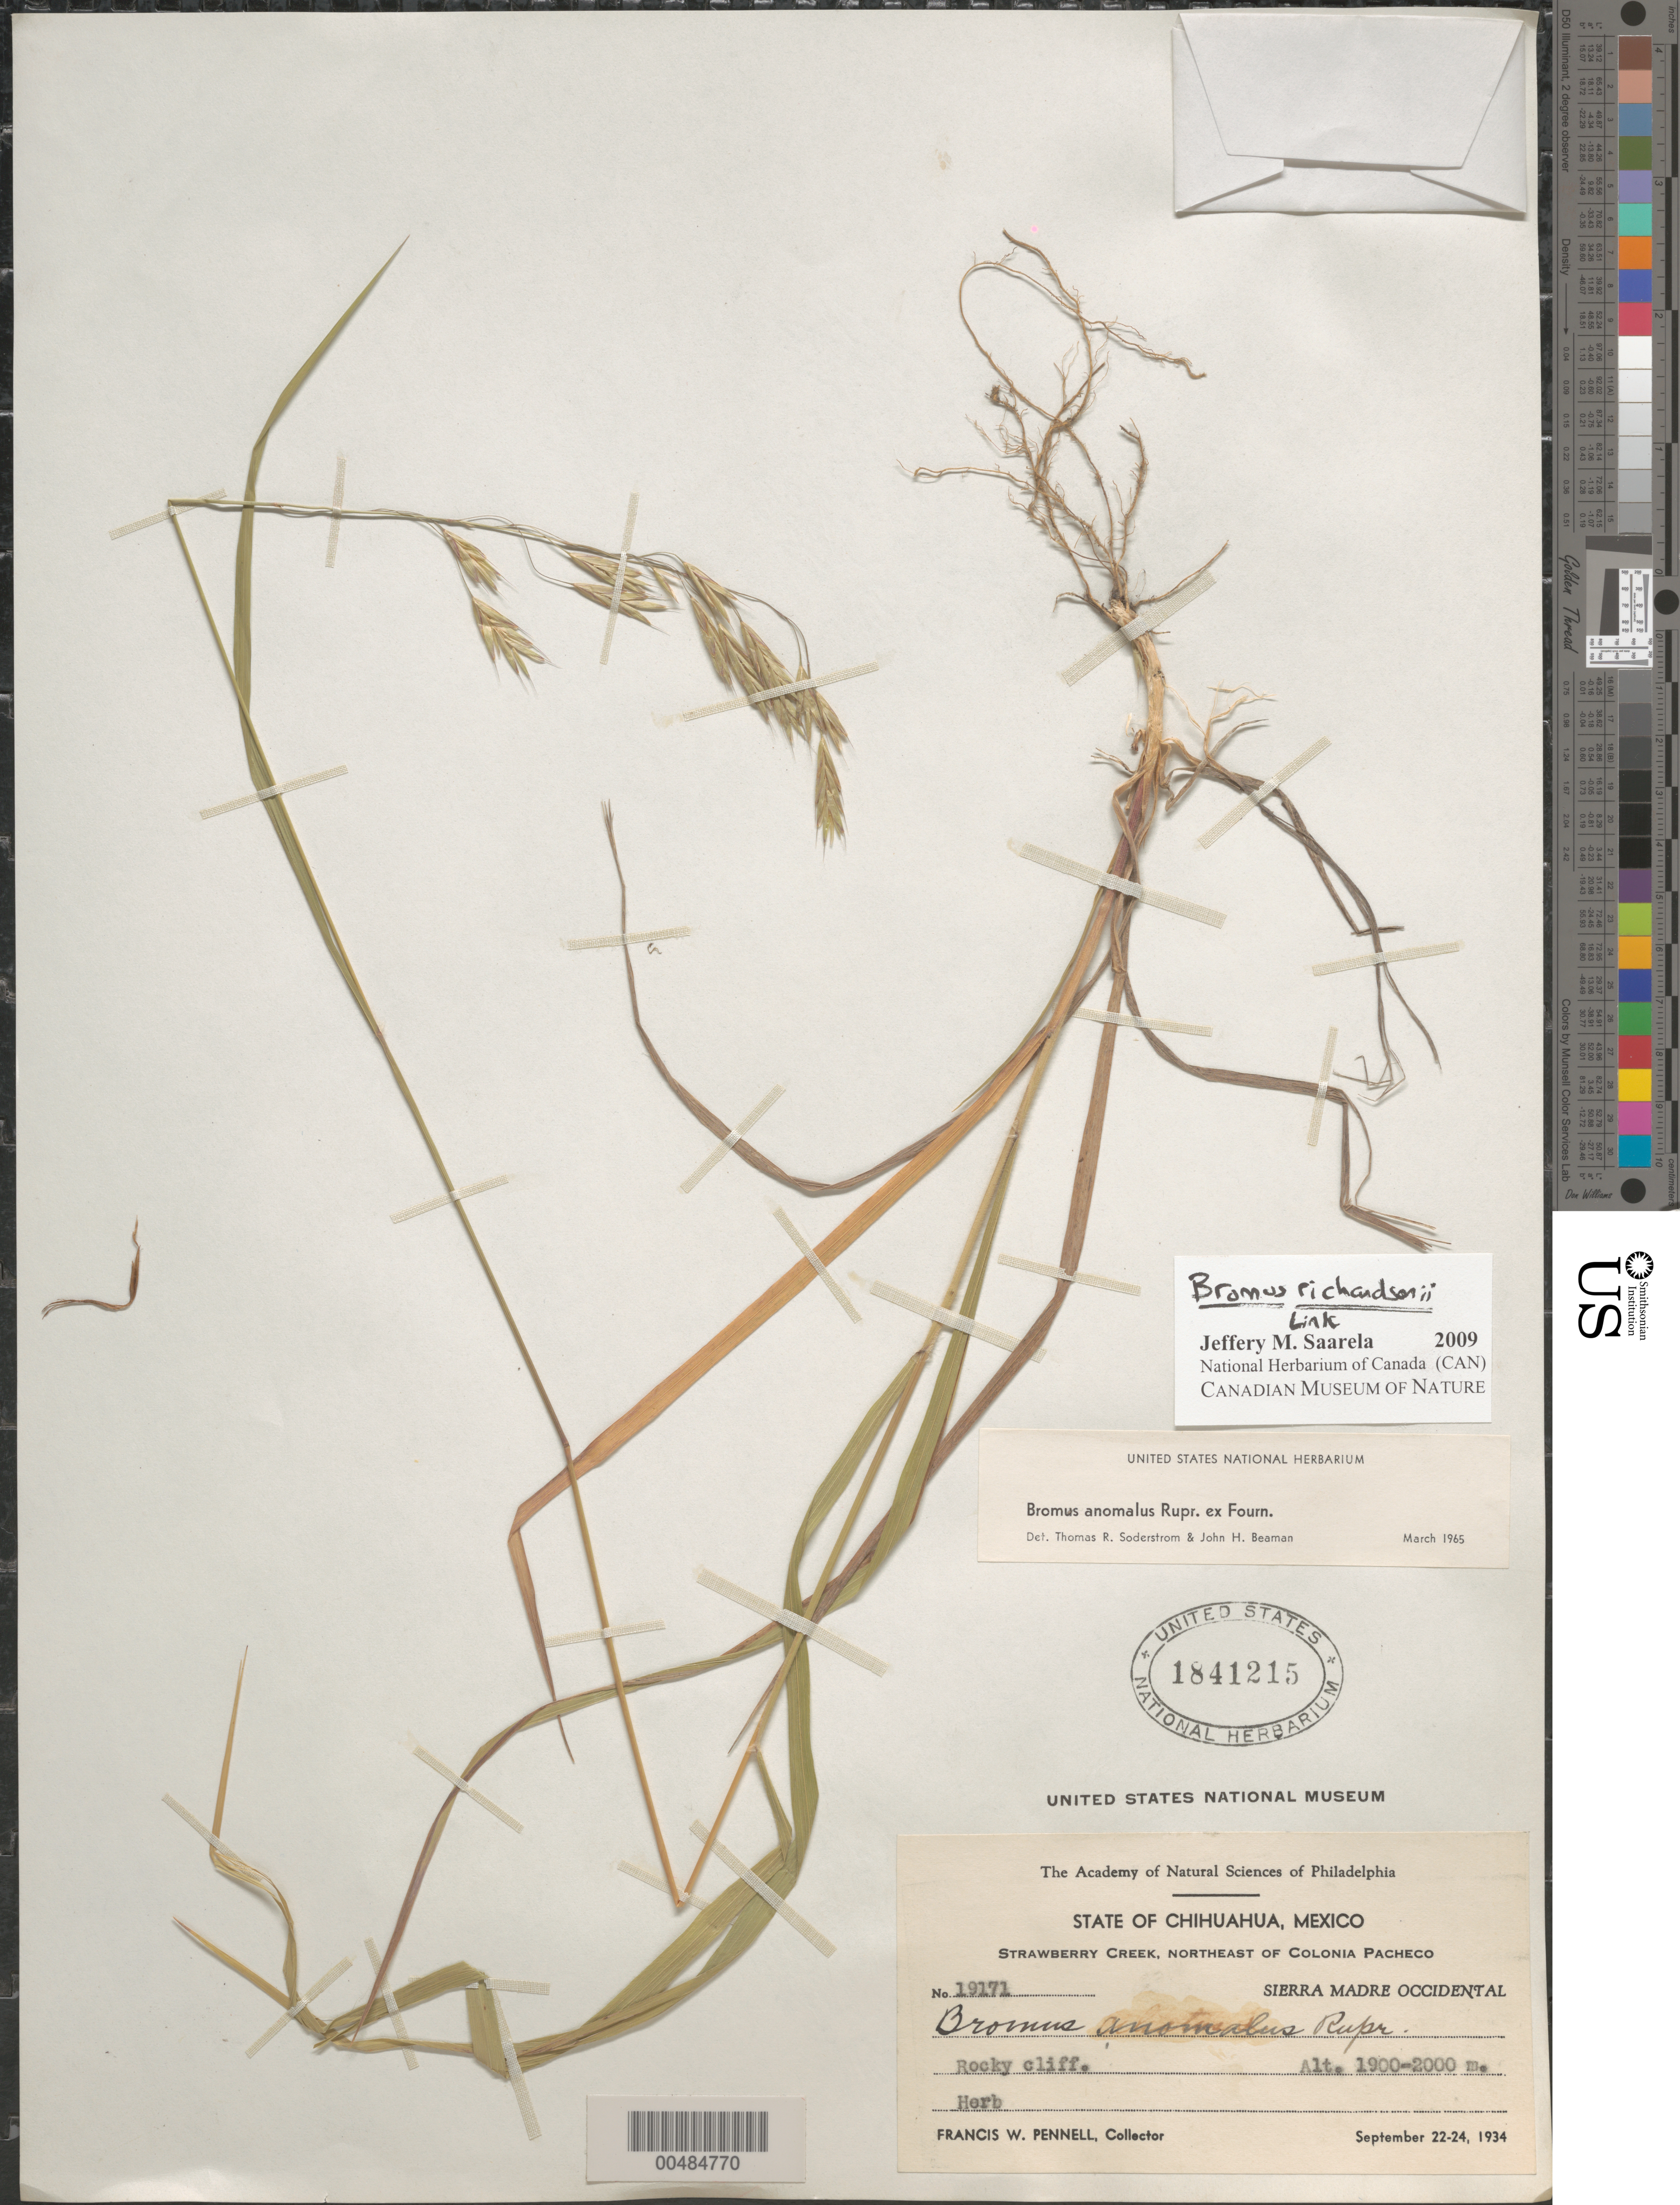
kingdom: Plantae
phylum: Tracheophyta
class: Liliopsida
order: Poales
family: Poaceae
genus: Bromus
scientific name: Bromus richardsonii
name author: Link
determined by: Soderstrom, T. R.; Beaman, J. H.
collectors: F. W. Pennell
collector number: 19171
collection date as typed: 22 Sep 1934 to 24 Sep 1934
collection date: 1934-09-22/1934-09-24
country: Mexico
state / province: Chihuahua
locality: Strawberry Creek, NE of Colonia Pacheco, Sierra Madre Occidental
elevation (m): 1900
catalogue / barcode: US 1841215